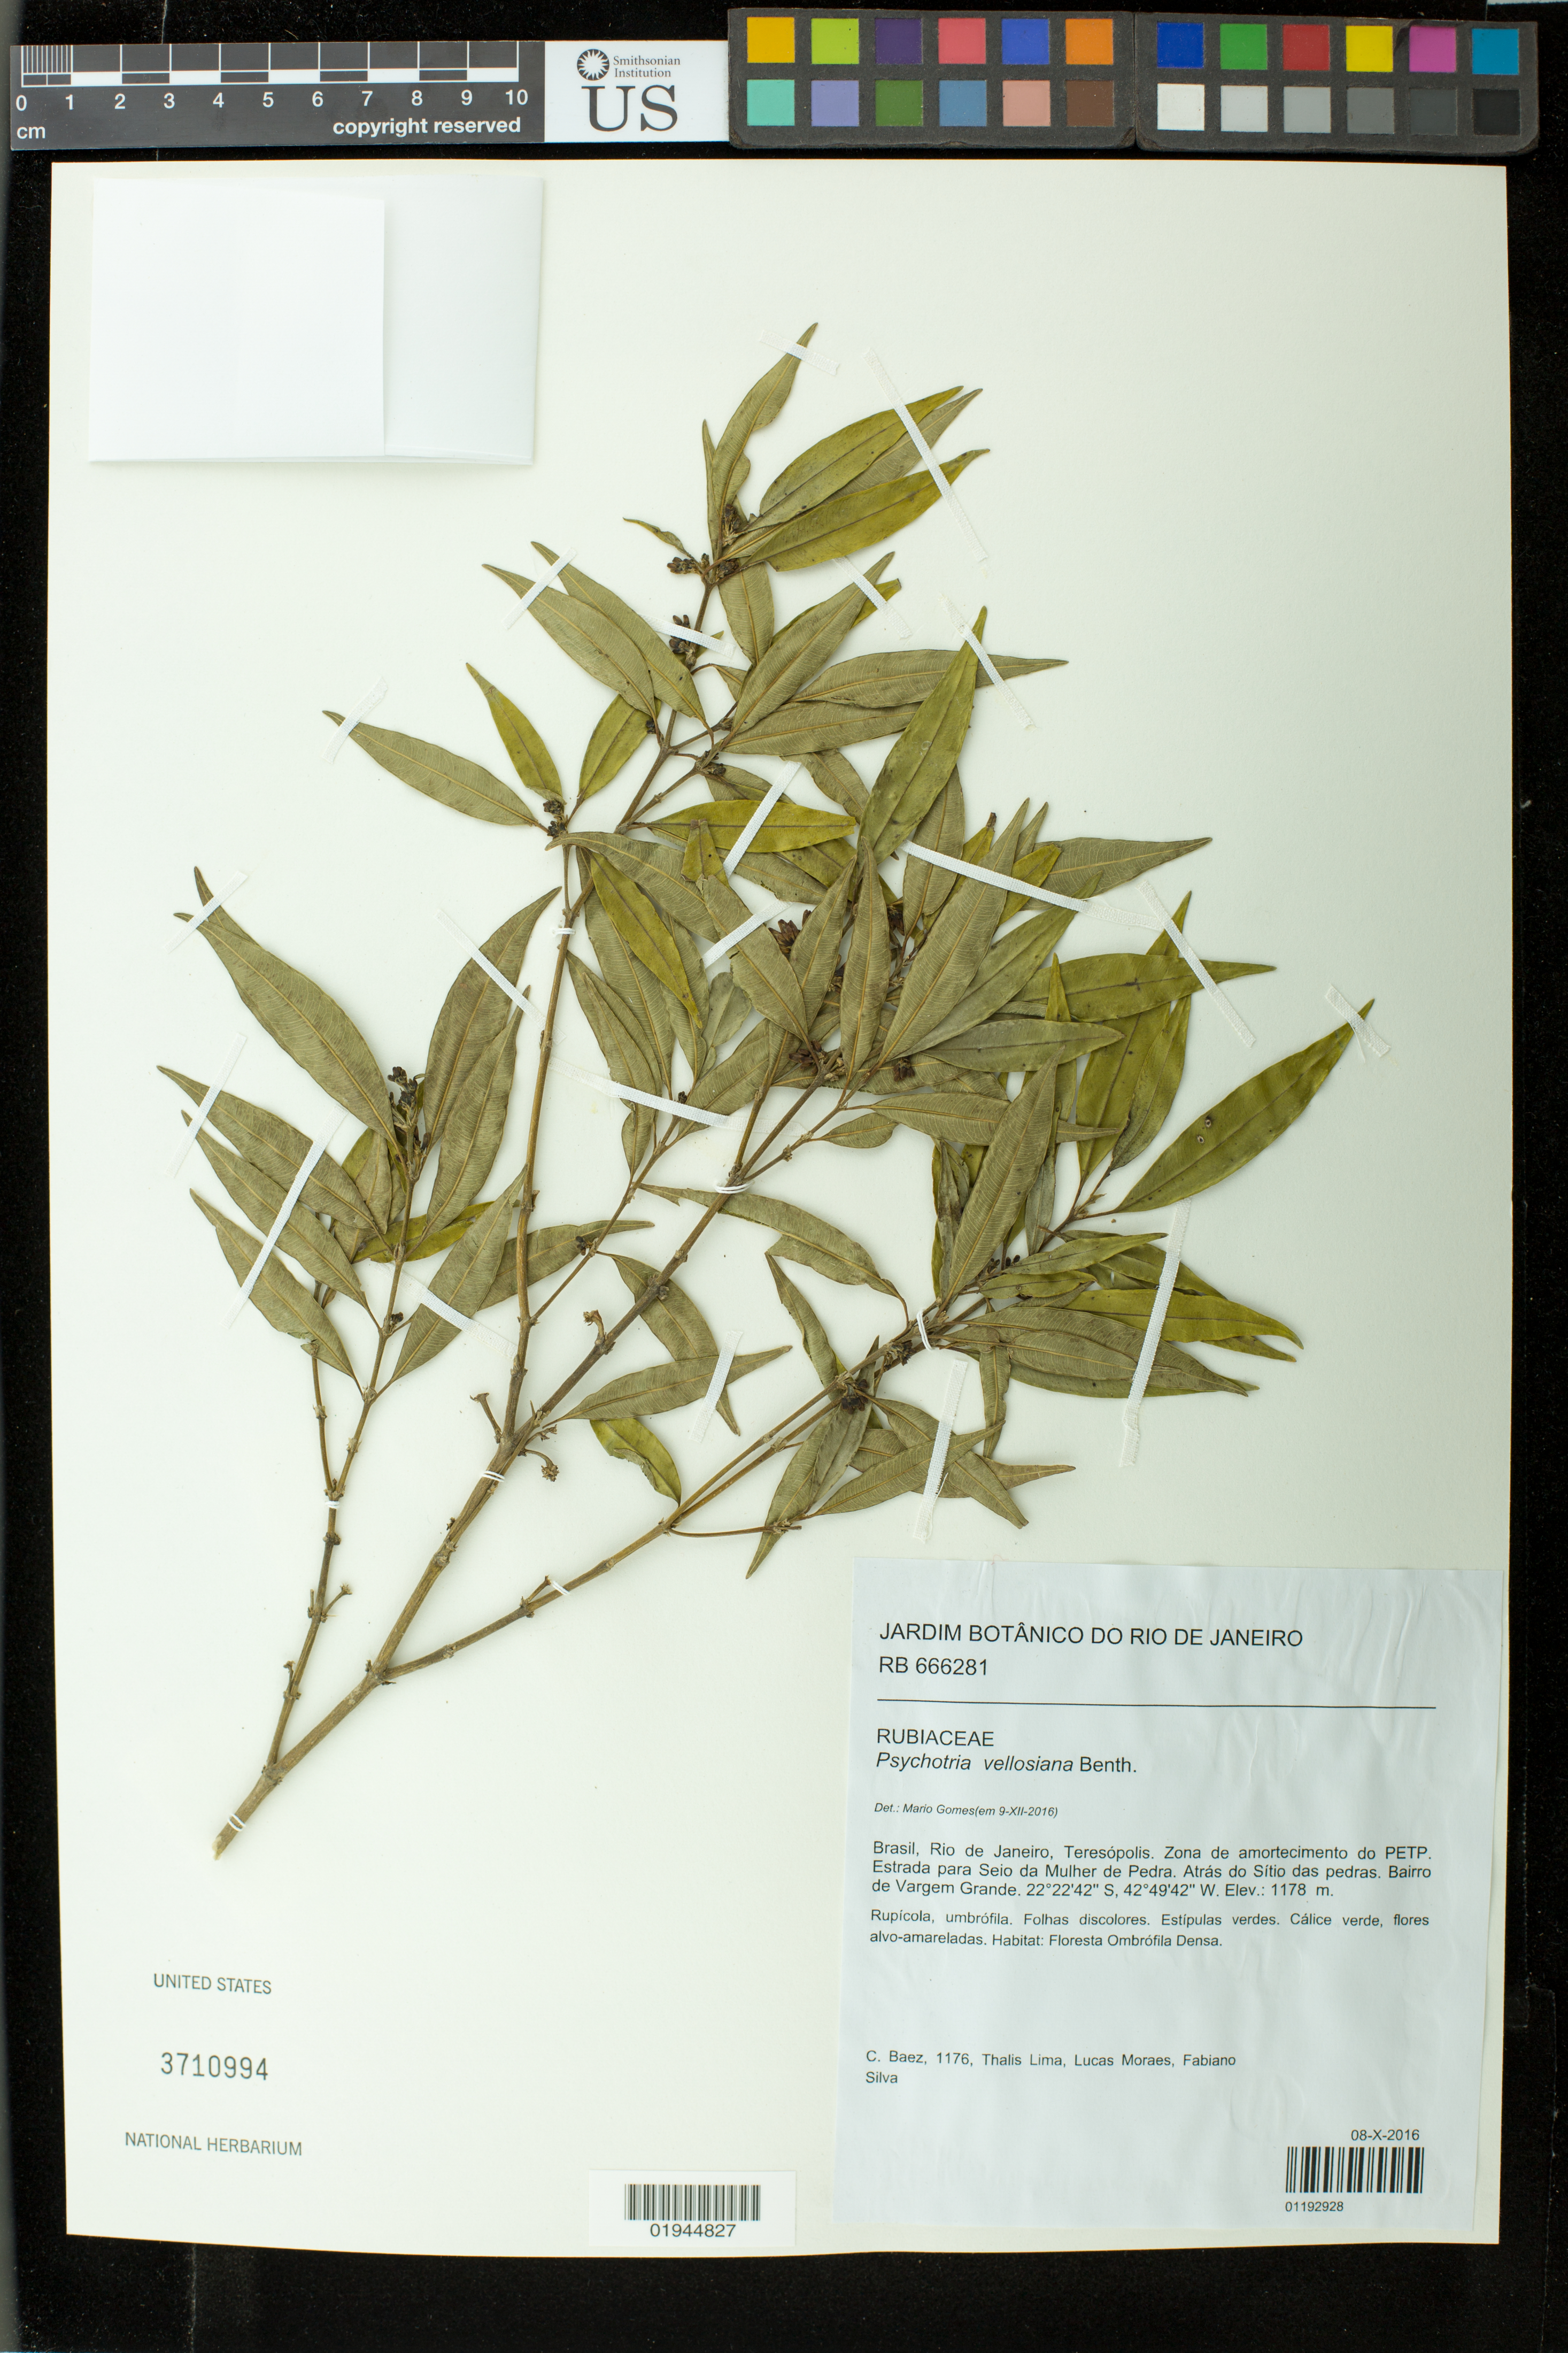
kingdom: Plantae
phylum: Tracheophyta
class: Magnoliopsida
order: Gentianales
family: Rubiaceae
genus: Psychotria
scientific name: Psychotria vellosiana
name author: Benth.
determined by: Gomes, M.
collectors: C. Baez, T. Lima, L. Moraes & F. Silva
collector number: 1176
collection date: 2016-10-08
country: Brazil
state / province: Rio de Janeiro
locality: Teresopolis. Zona de amortecimento do PETP. Estrada para Seio da Mulher de Pedra. Atras do Sitio das pedras. Bairro de Vargem Grande.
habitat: floresta ombrofila densa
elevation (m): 1178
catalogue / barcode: US 3710994